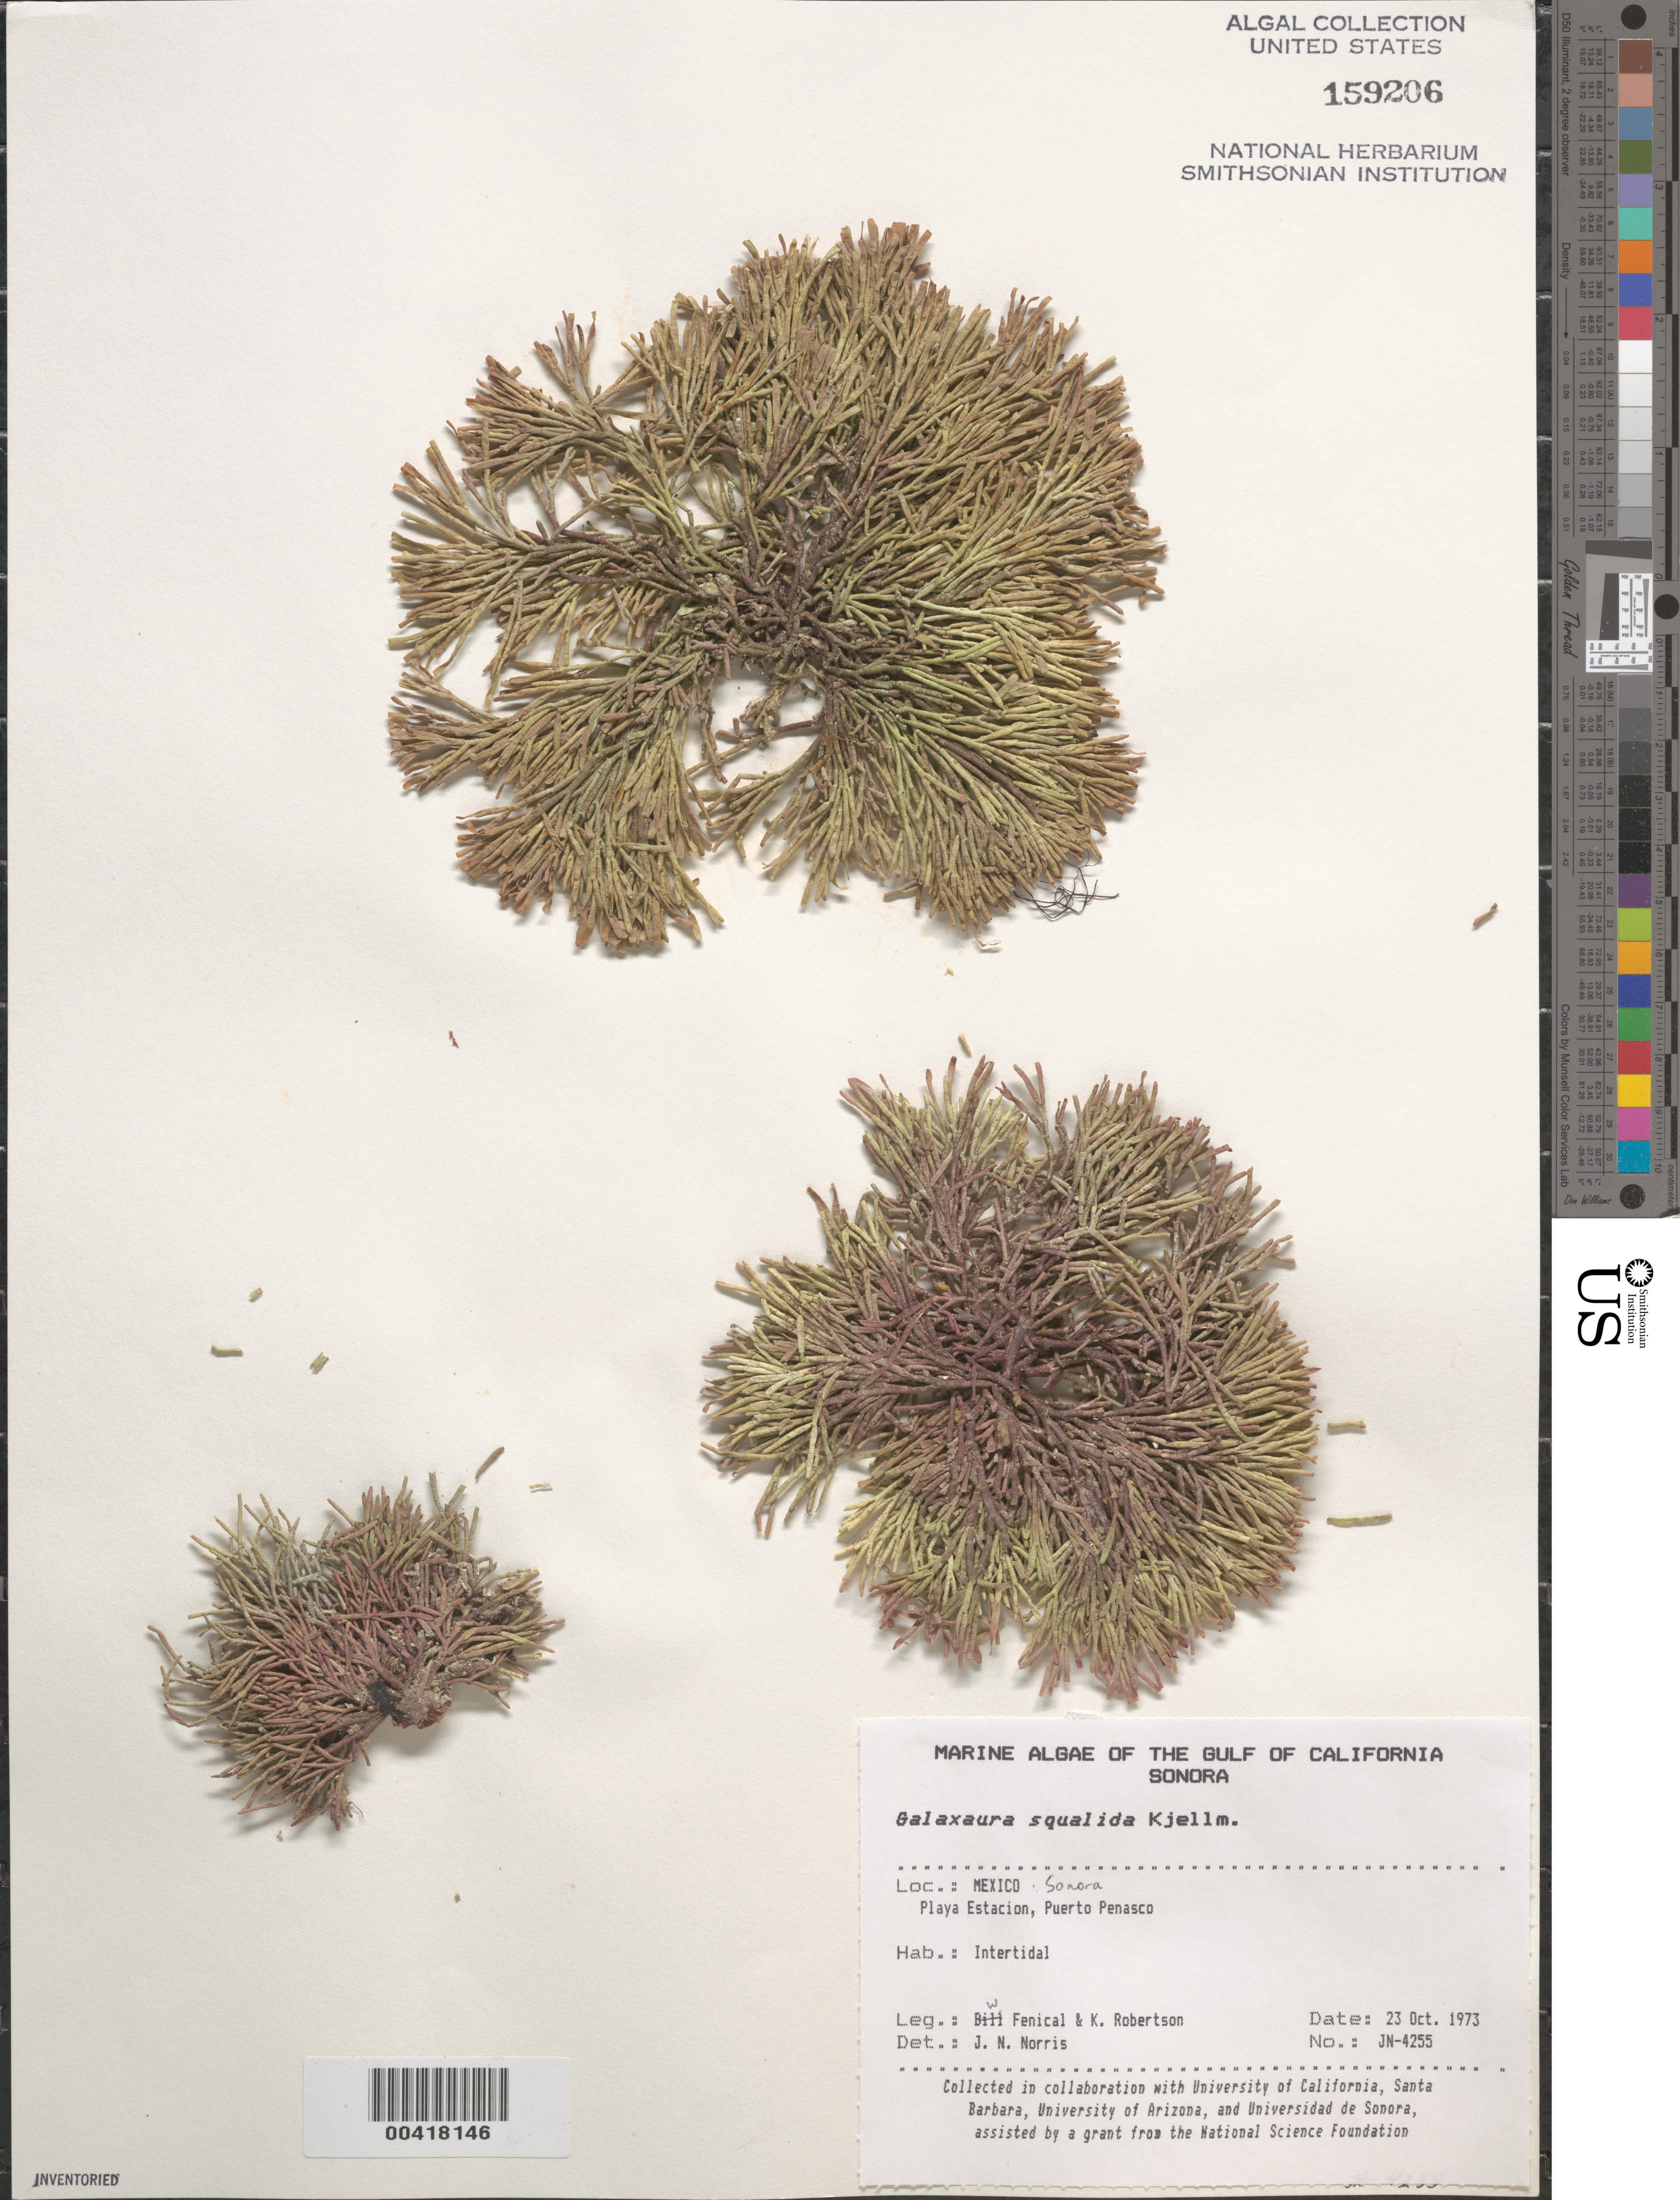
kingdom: Plantae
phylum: Rhodophyta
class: Florideophyceae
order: Nemaliales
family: Galaxauraceae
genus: Galaxaura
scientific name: Galaxaura rugosa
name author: (Ellis & Sol.) J.V.Lamouroux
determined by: Algae name updating Project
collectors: W. Fenical & K. Robertson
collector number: Jn-4255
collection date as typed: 23 Oct 1973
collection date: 1973-10-23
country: Mexico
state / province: Sonora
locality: Playa Estacion, Puerto Penasco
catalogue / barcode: US 159206